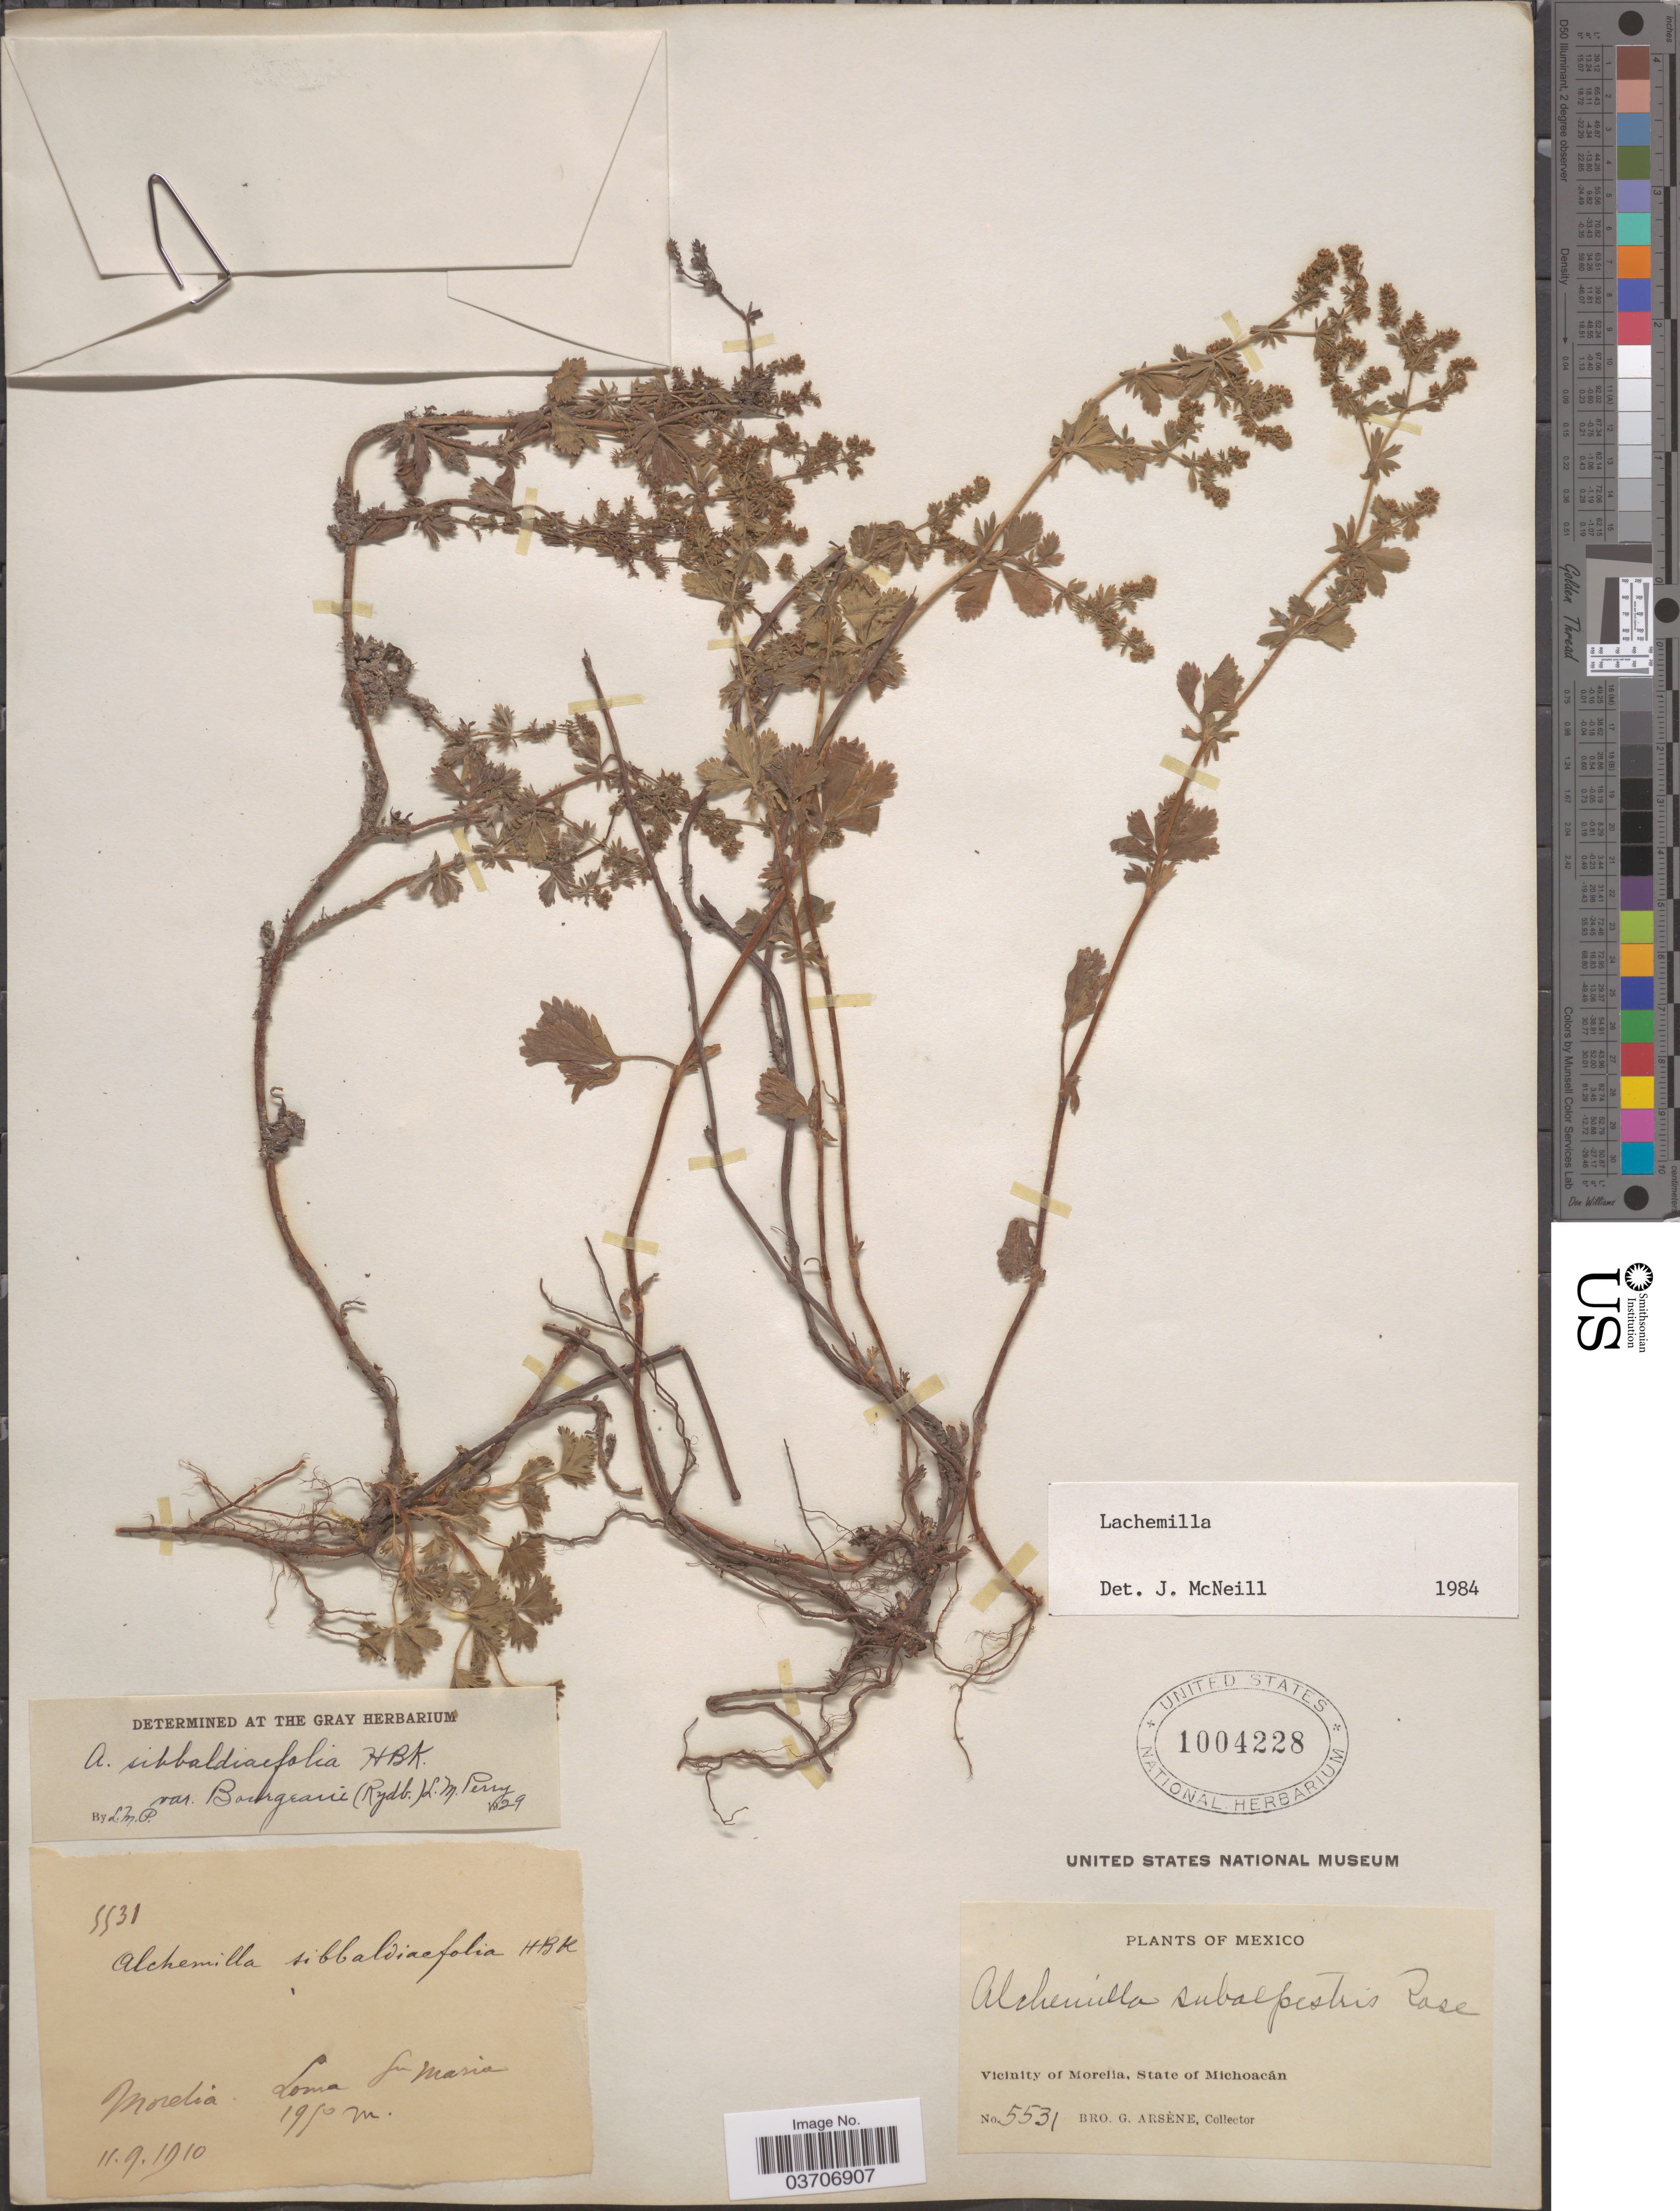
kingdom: Plantae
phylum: Tracheophyta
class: Magnoliopsida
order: Rosales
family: Rosaceae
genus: Lachemilla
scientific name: Lachemilla sp.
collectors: Bro. G. Arsène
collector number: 5531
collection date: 1910-09-11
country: Mexico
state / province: Michoacán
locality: Morelia. Loma Sn Maria. Vicinity of Morelia.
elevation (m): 1950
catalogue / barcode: US 1004228